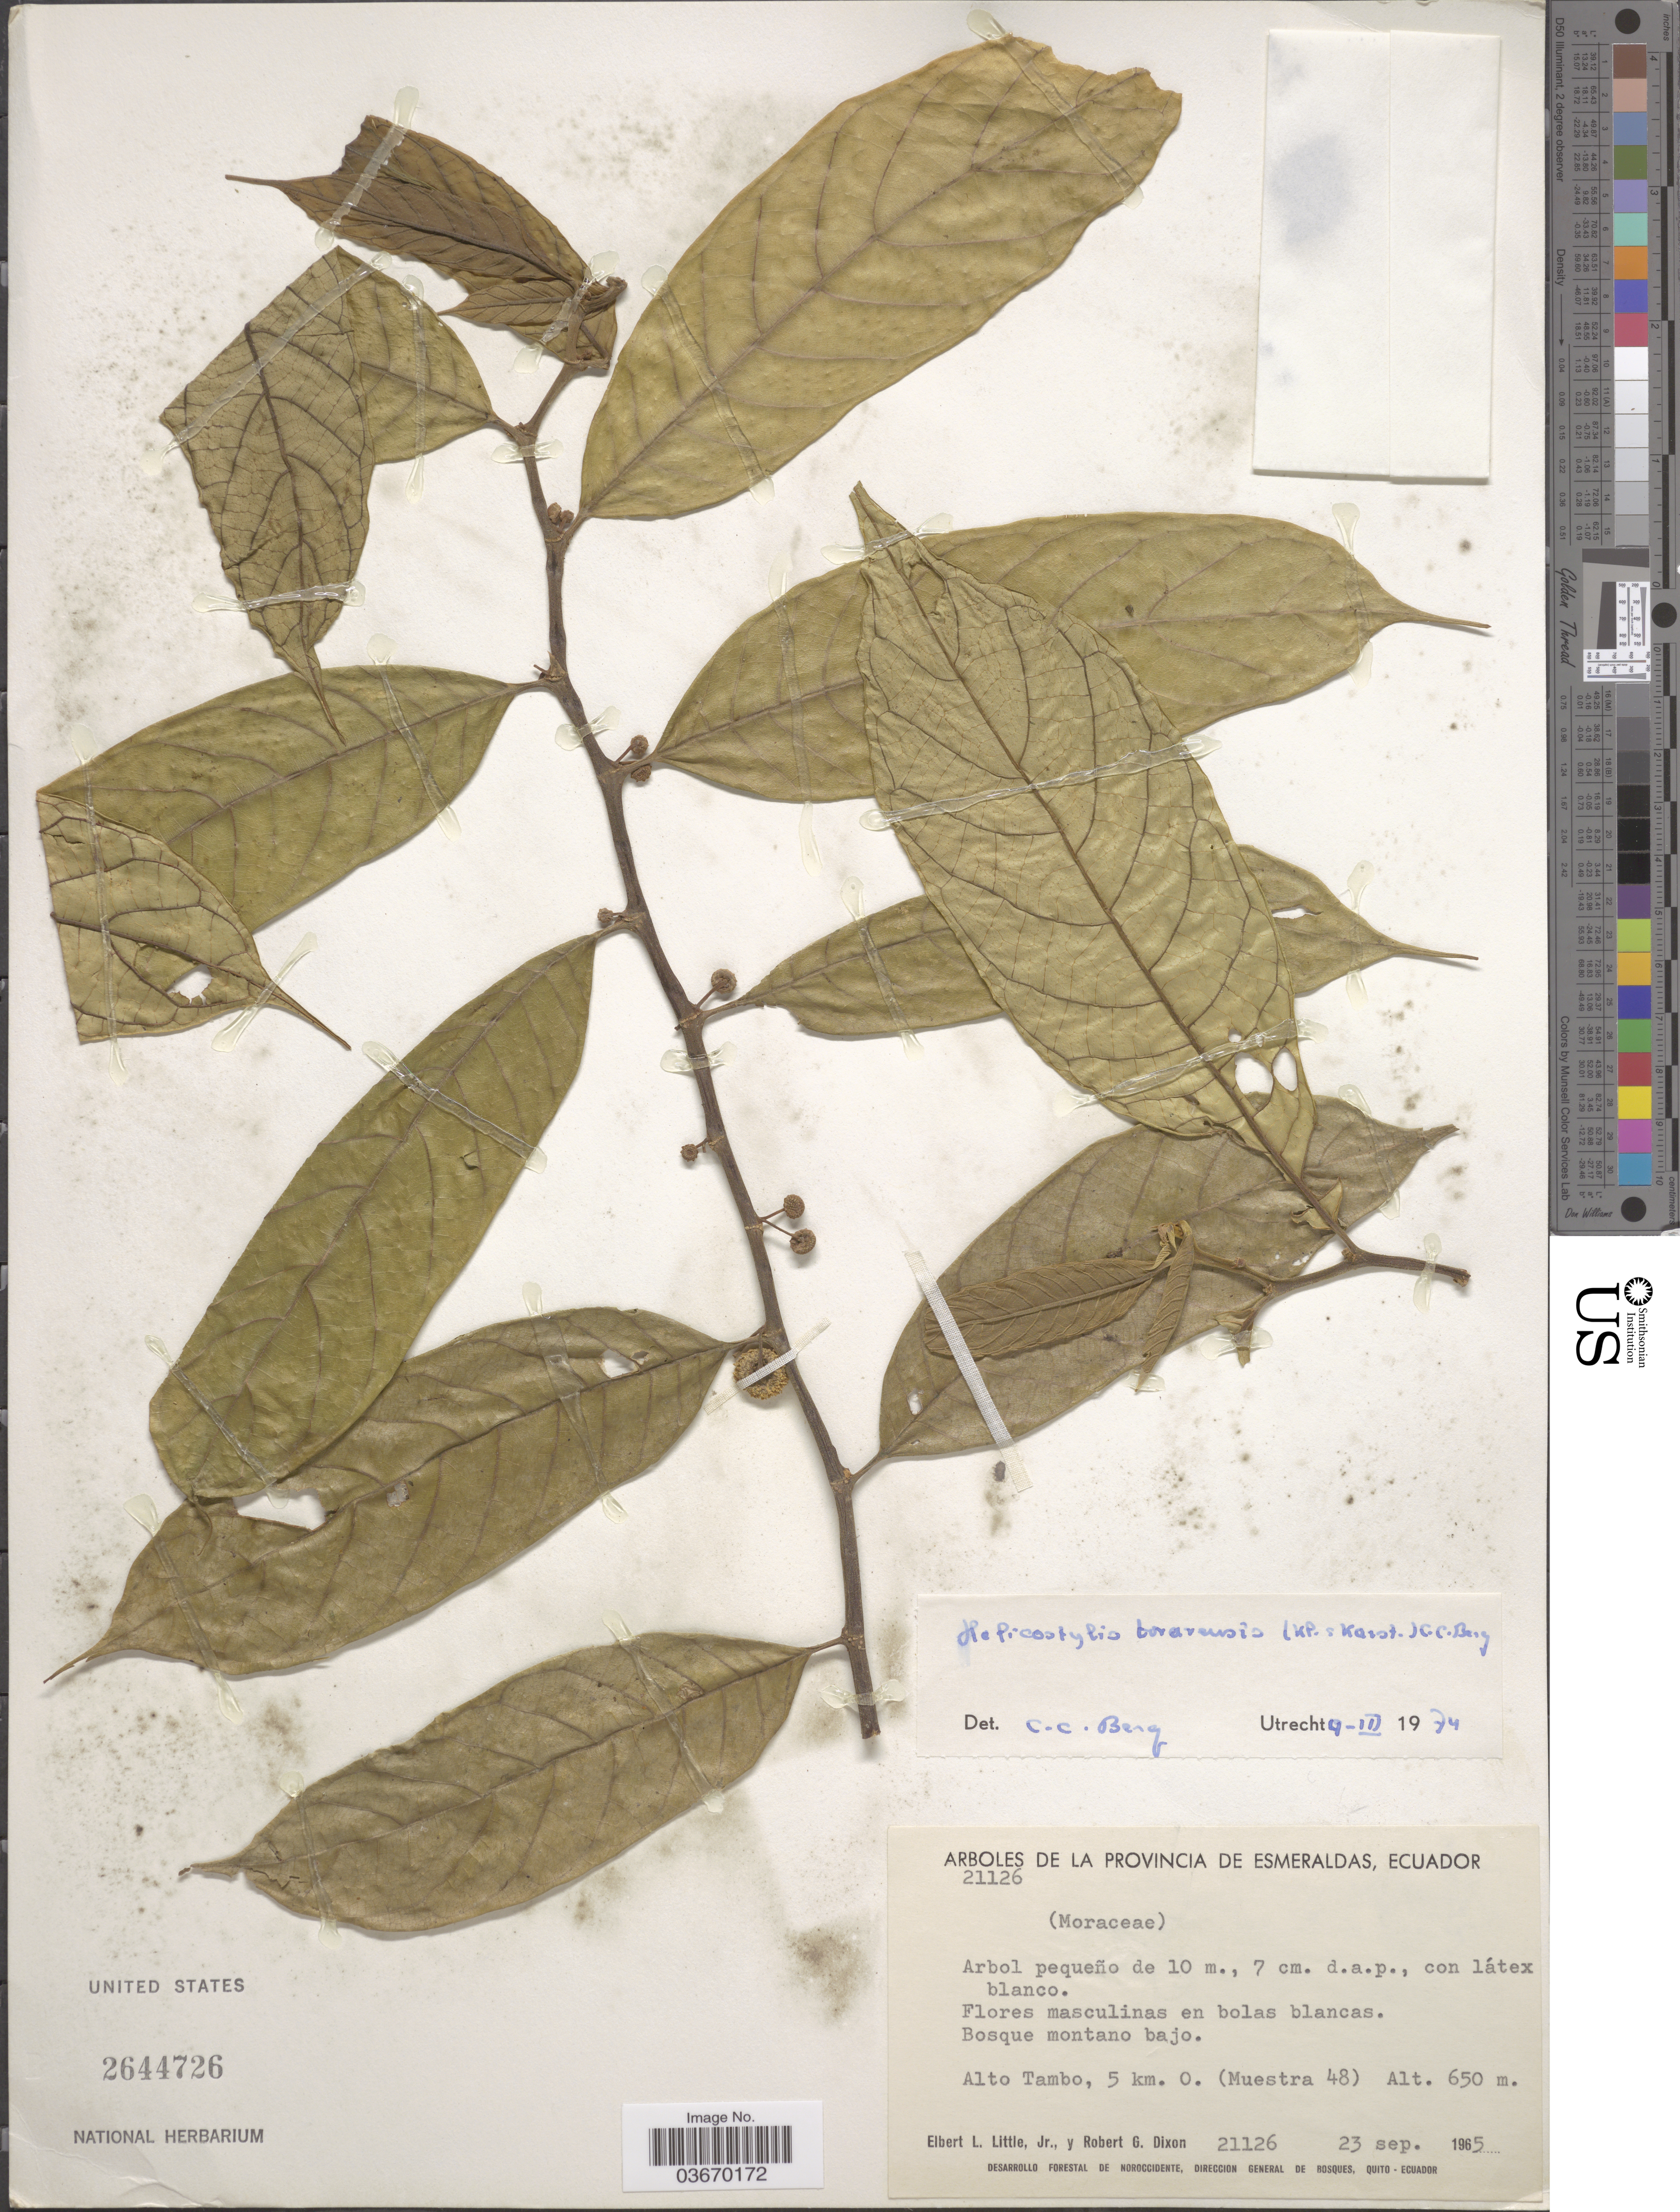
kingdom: Plantae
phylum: Tracheophyta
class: Magnoliopsida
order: Rosales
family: Moraceae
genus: Helicostylis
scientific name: Helicostylis tovarensis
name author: (Klotzsch & H. Karst.) C.C. Berg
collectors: E. L. Little & R. G. Dixon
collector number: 21126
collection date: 1965-09-23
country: Ecuador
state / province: Esmeraldas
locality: Provincia de Esmeraldas. Alto Tambo, 5 km. O. (Muestra 48).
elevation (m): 650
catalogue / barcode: US 2644726